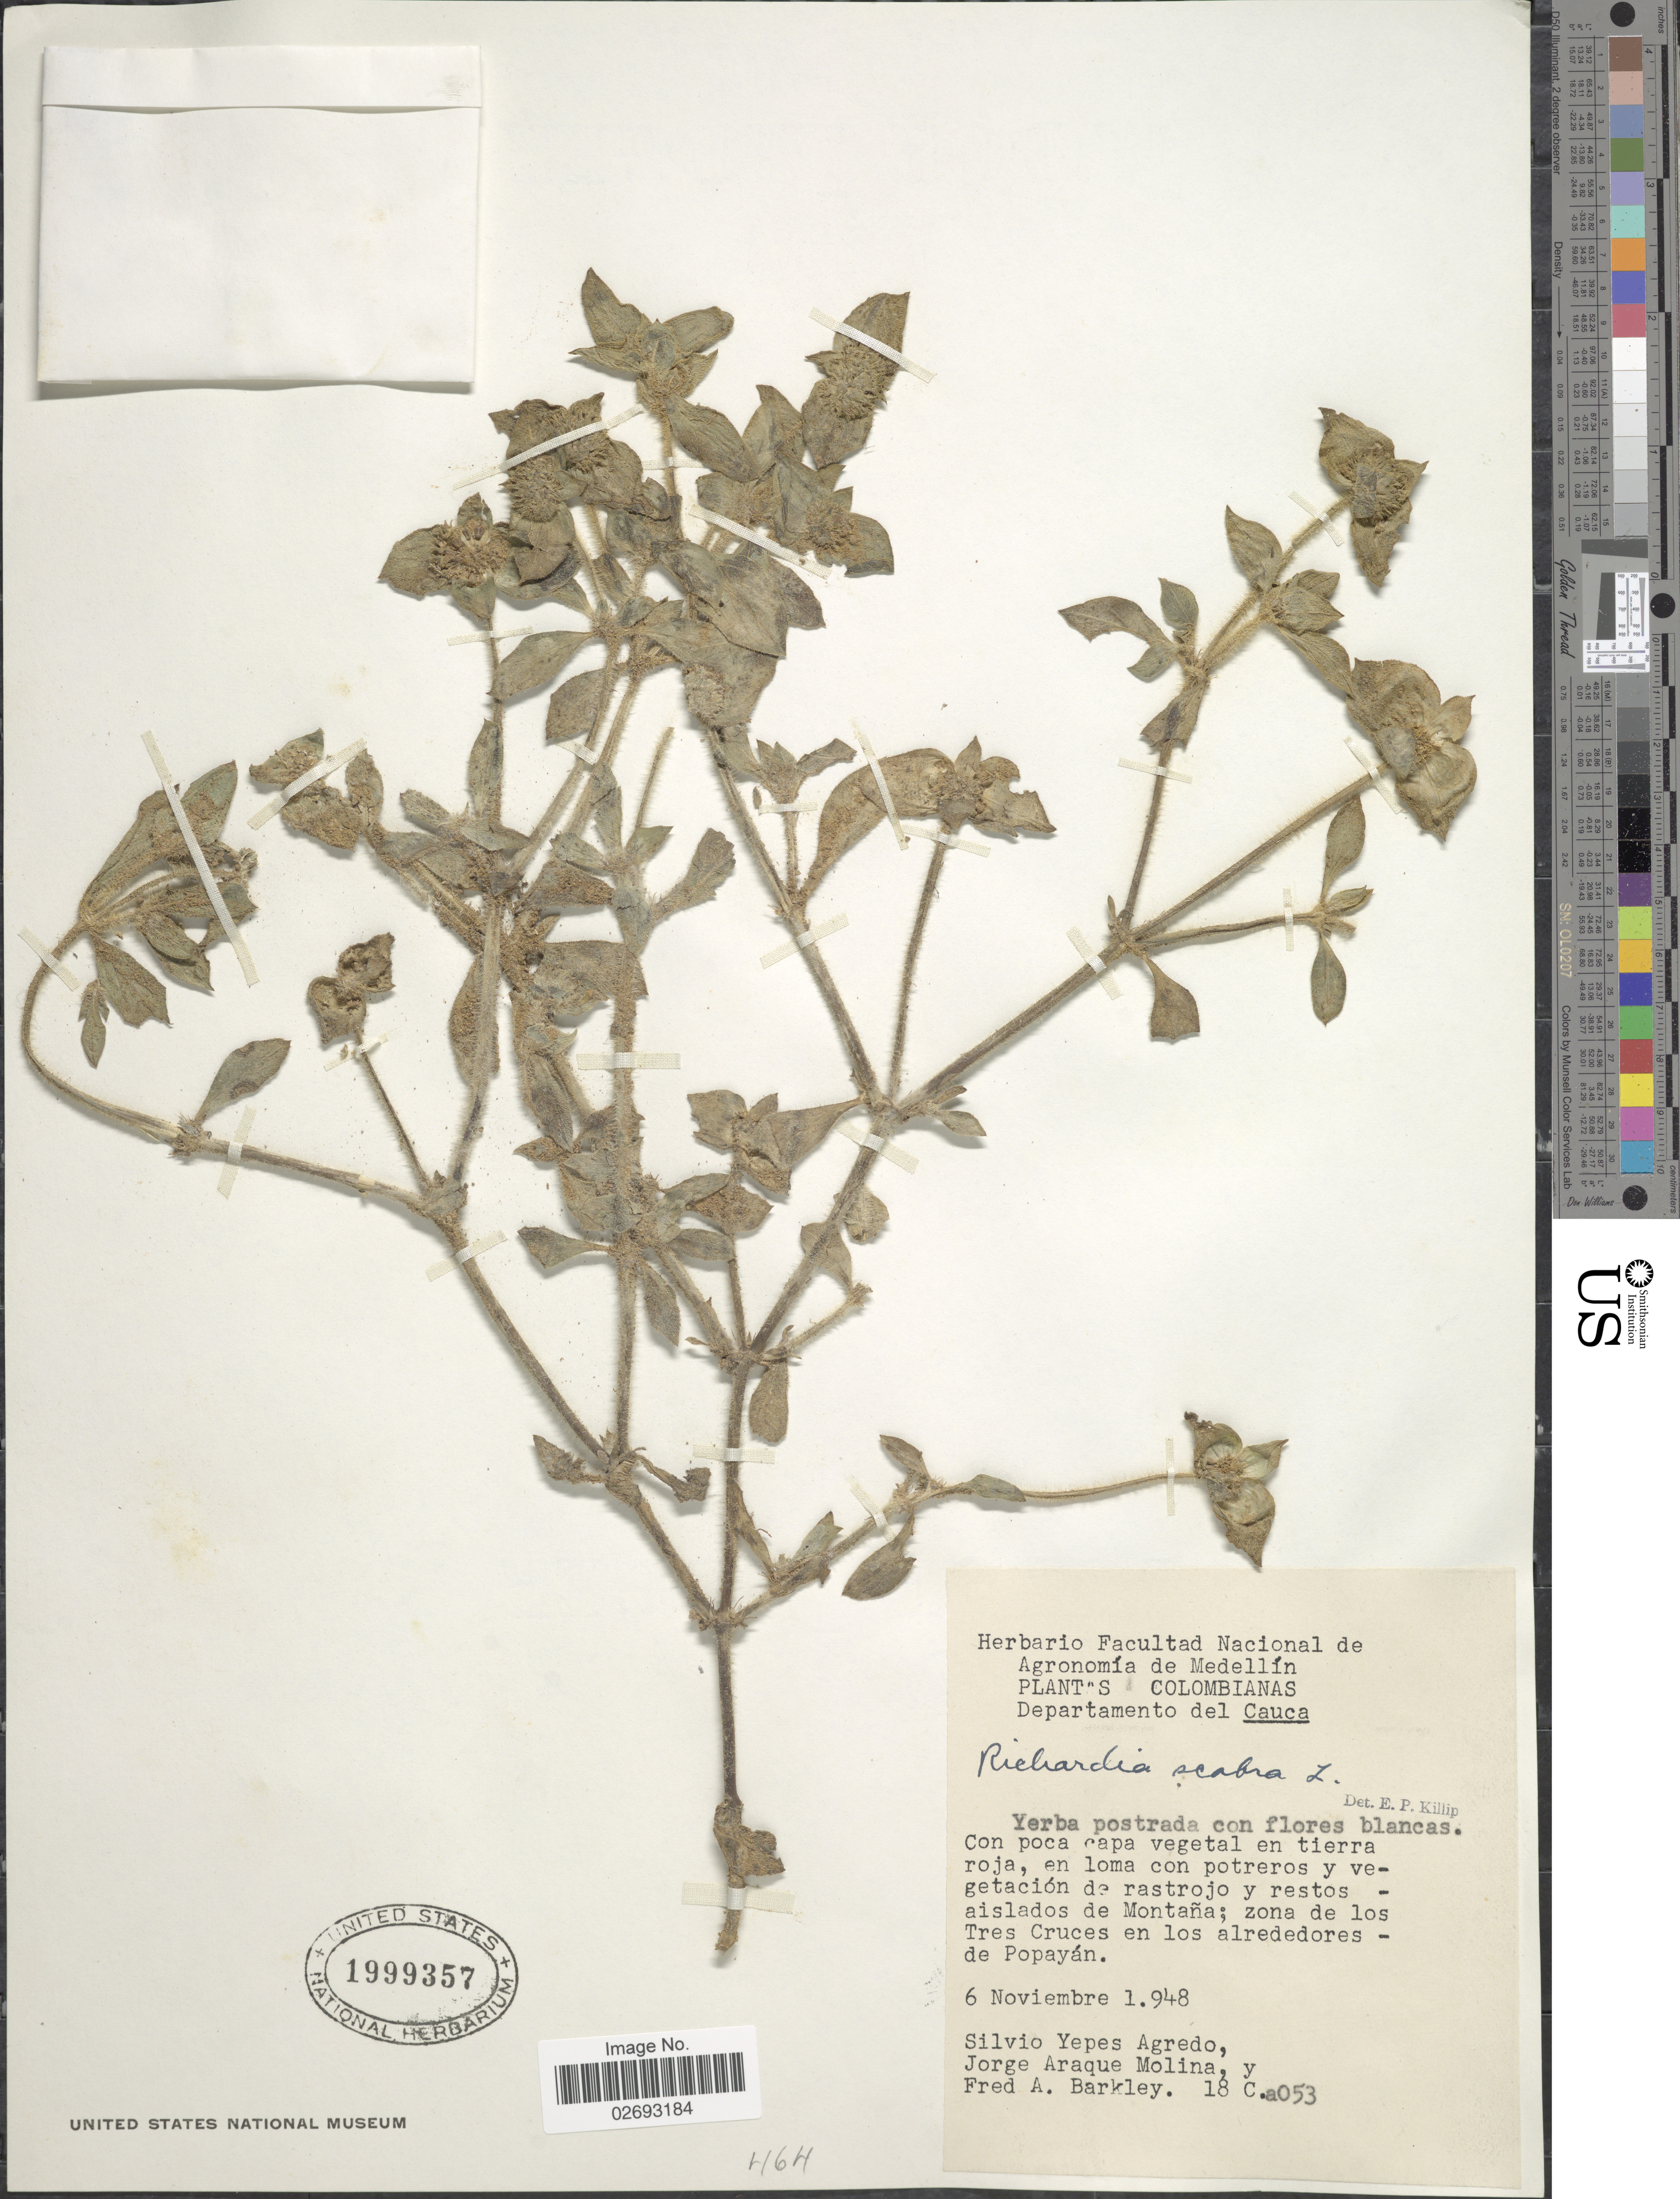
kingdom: Plantae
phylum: Tracheophyta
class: Magnoliopsida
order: Gentianales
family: Rubiaceae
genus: Richardia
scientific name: Richardia scabra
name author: L.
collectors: S. Yepes-Agredo, J. Araque Molina & F. A. Barkley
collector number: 18 Ca053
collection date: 1948-11-06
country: Colombia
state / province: Cauca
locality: Islados de Montana; zona de los Tres Cruces en los alrededores-de Popayan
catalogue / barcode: US 1999357